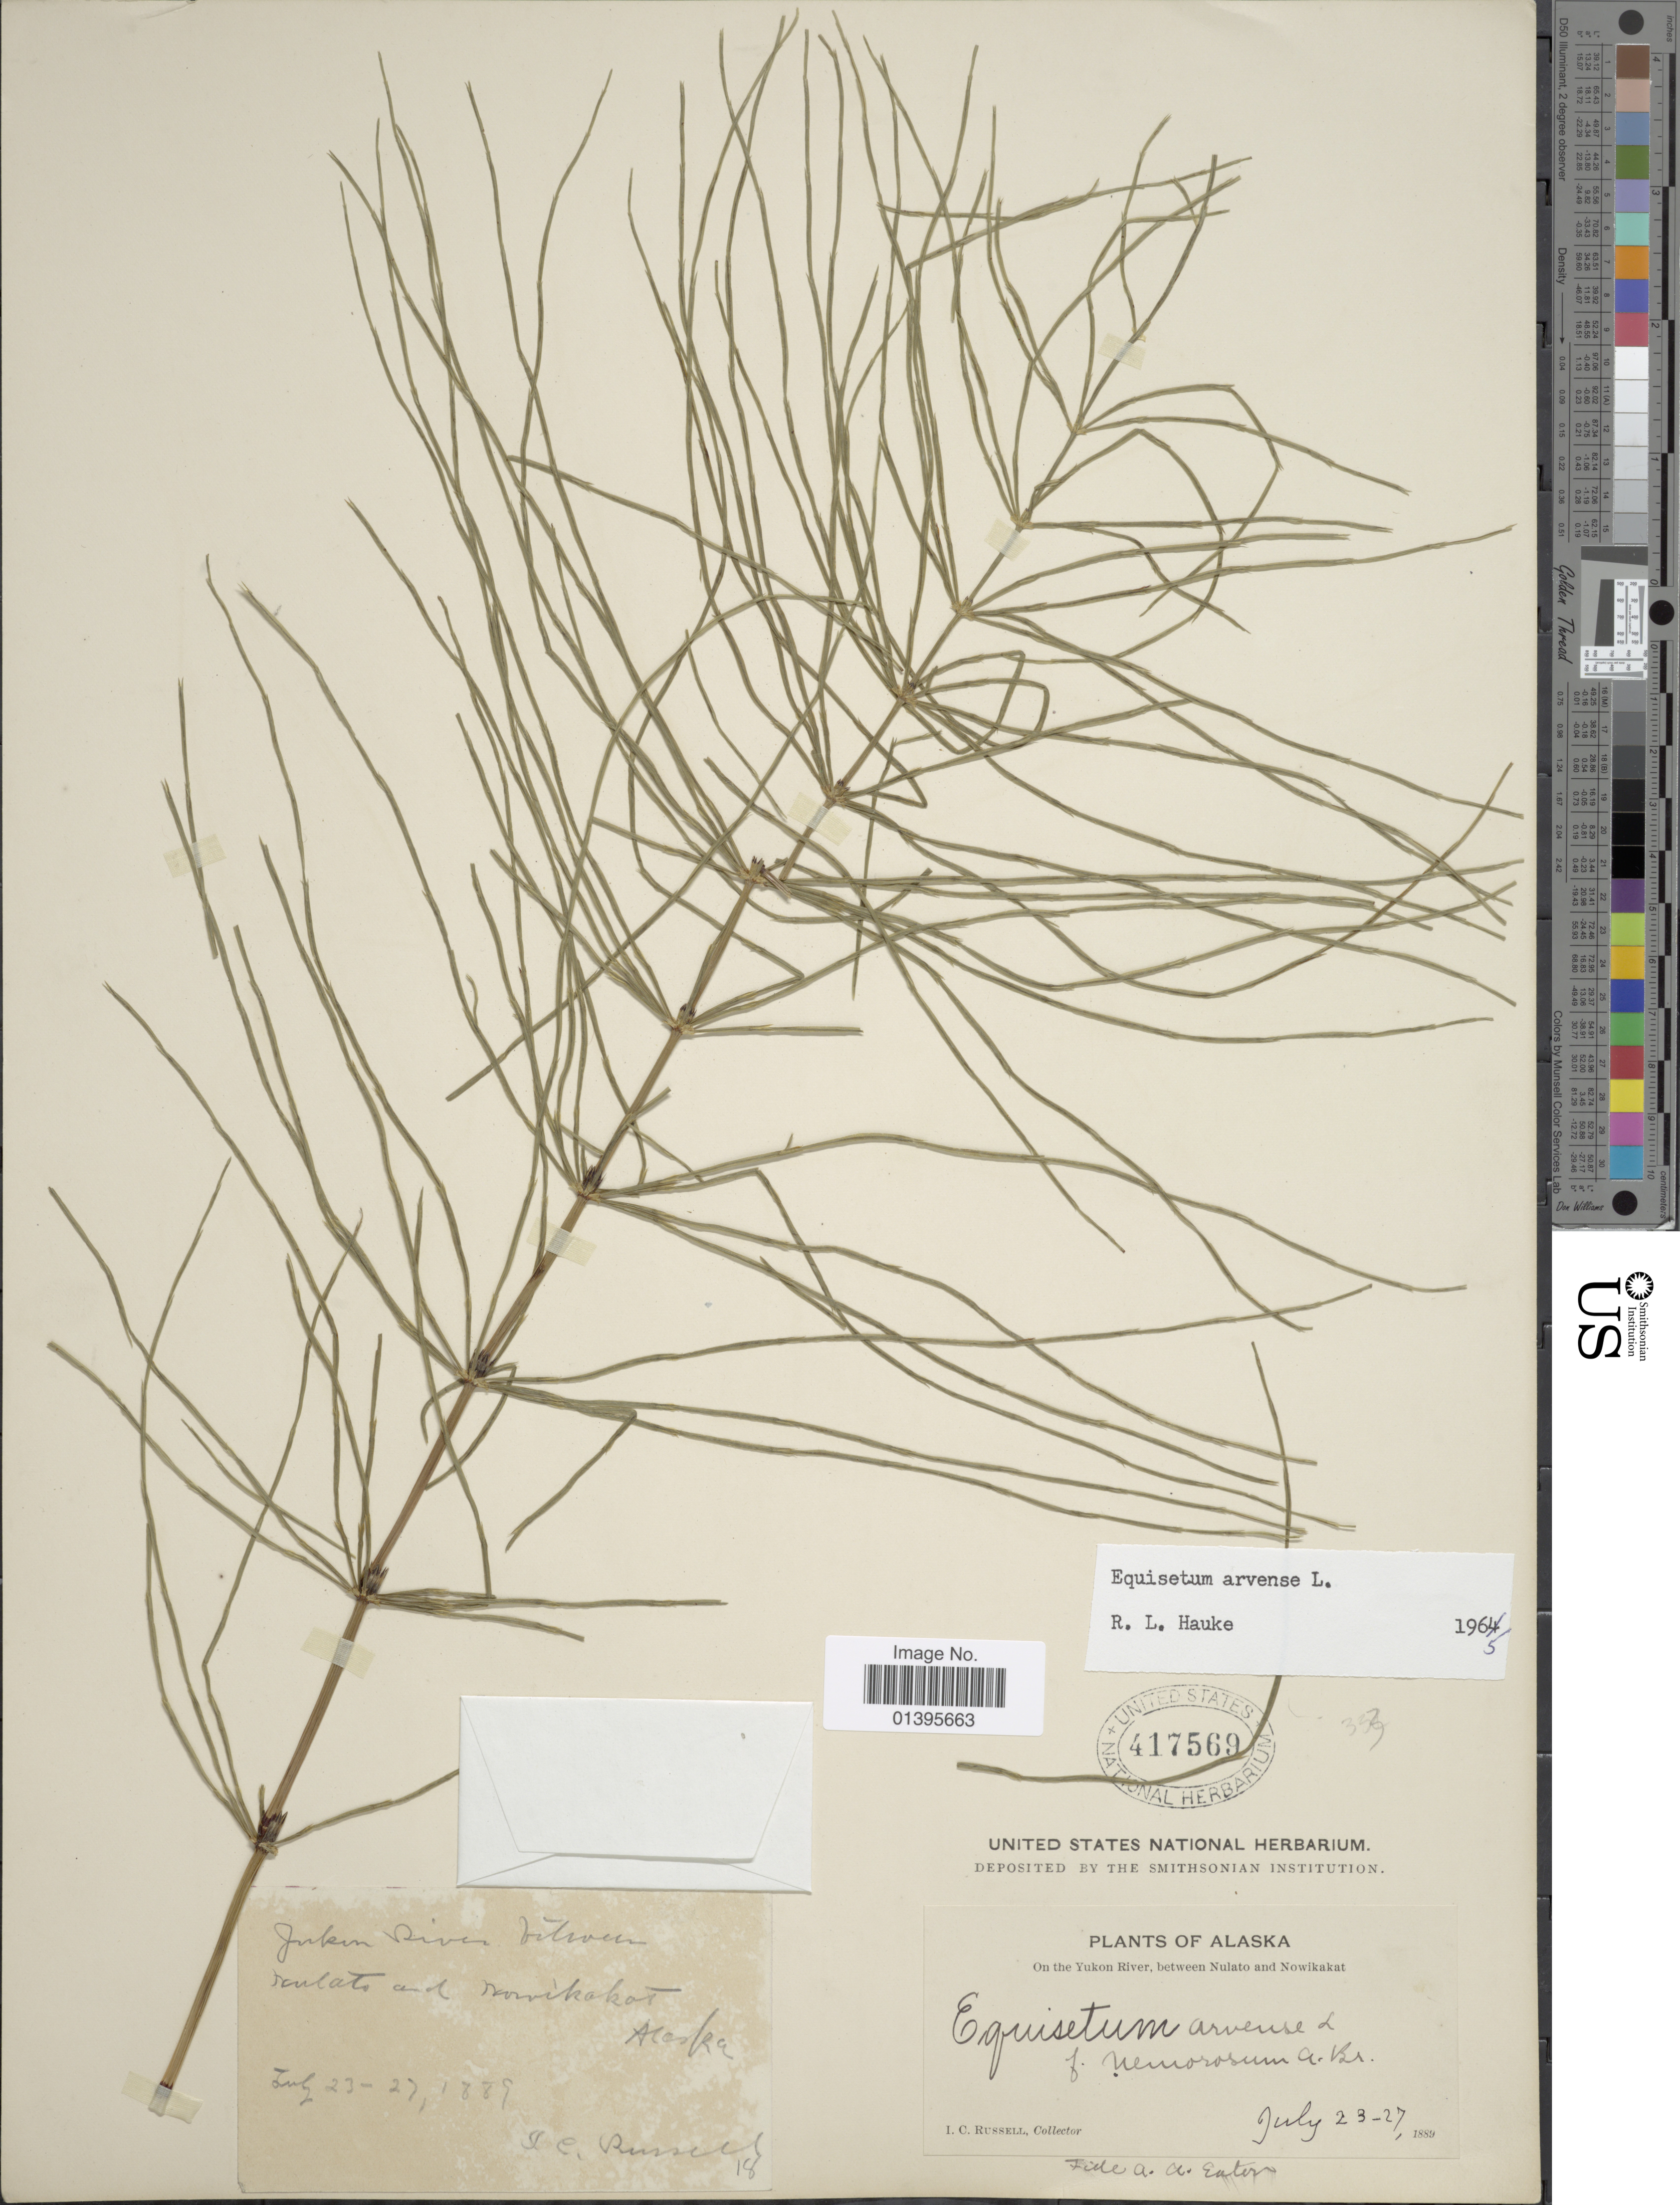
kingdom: Plantae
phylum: Tracheophyta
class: Polypodiopsida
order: Equisetales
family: Equisetaceae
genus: Equisetum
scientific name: Equisetum arvense var. nemorosum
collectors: I. C. Russell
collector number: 18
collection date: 1889-07-23/1889-07-27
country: United States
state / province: Alaska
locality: On the Yukon River, between Nulato and Nowikakat.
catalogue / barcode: US 417569